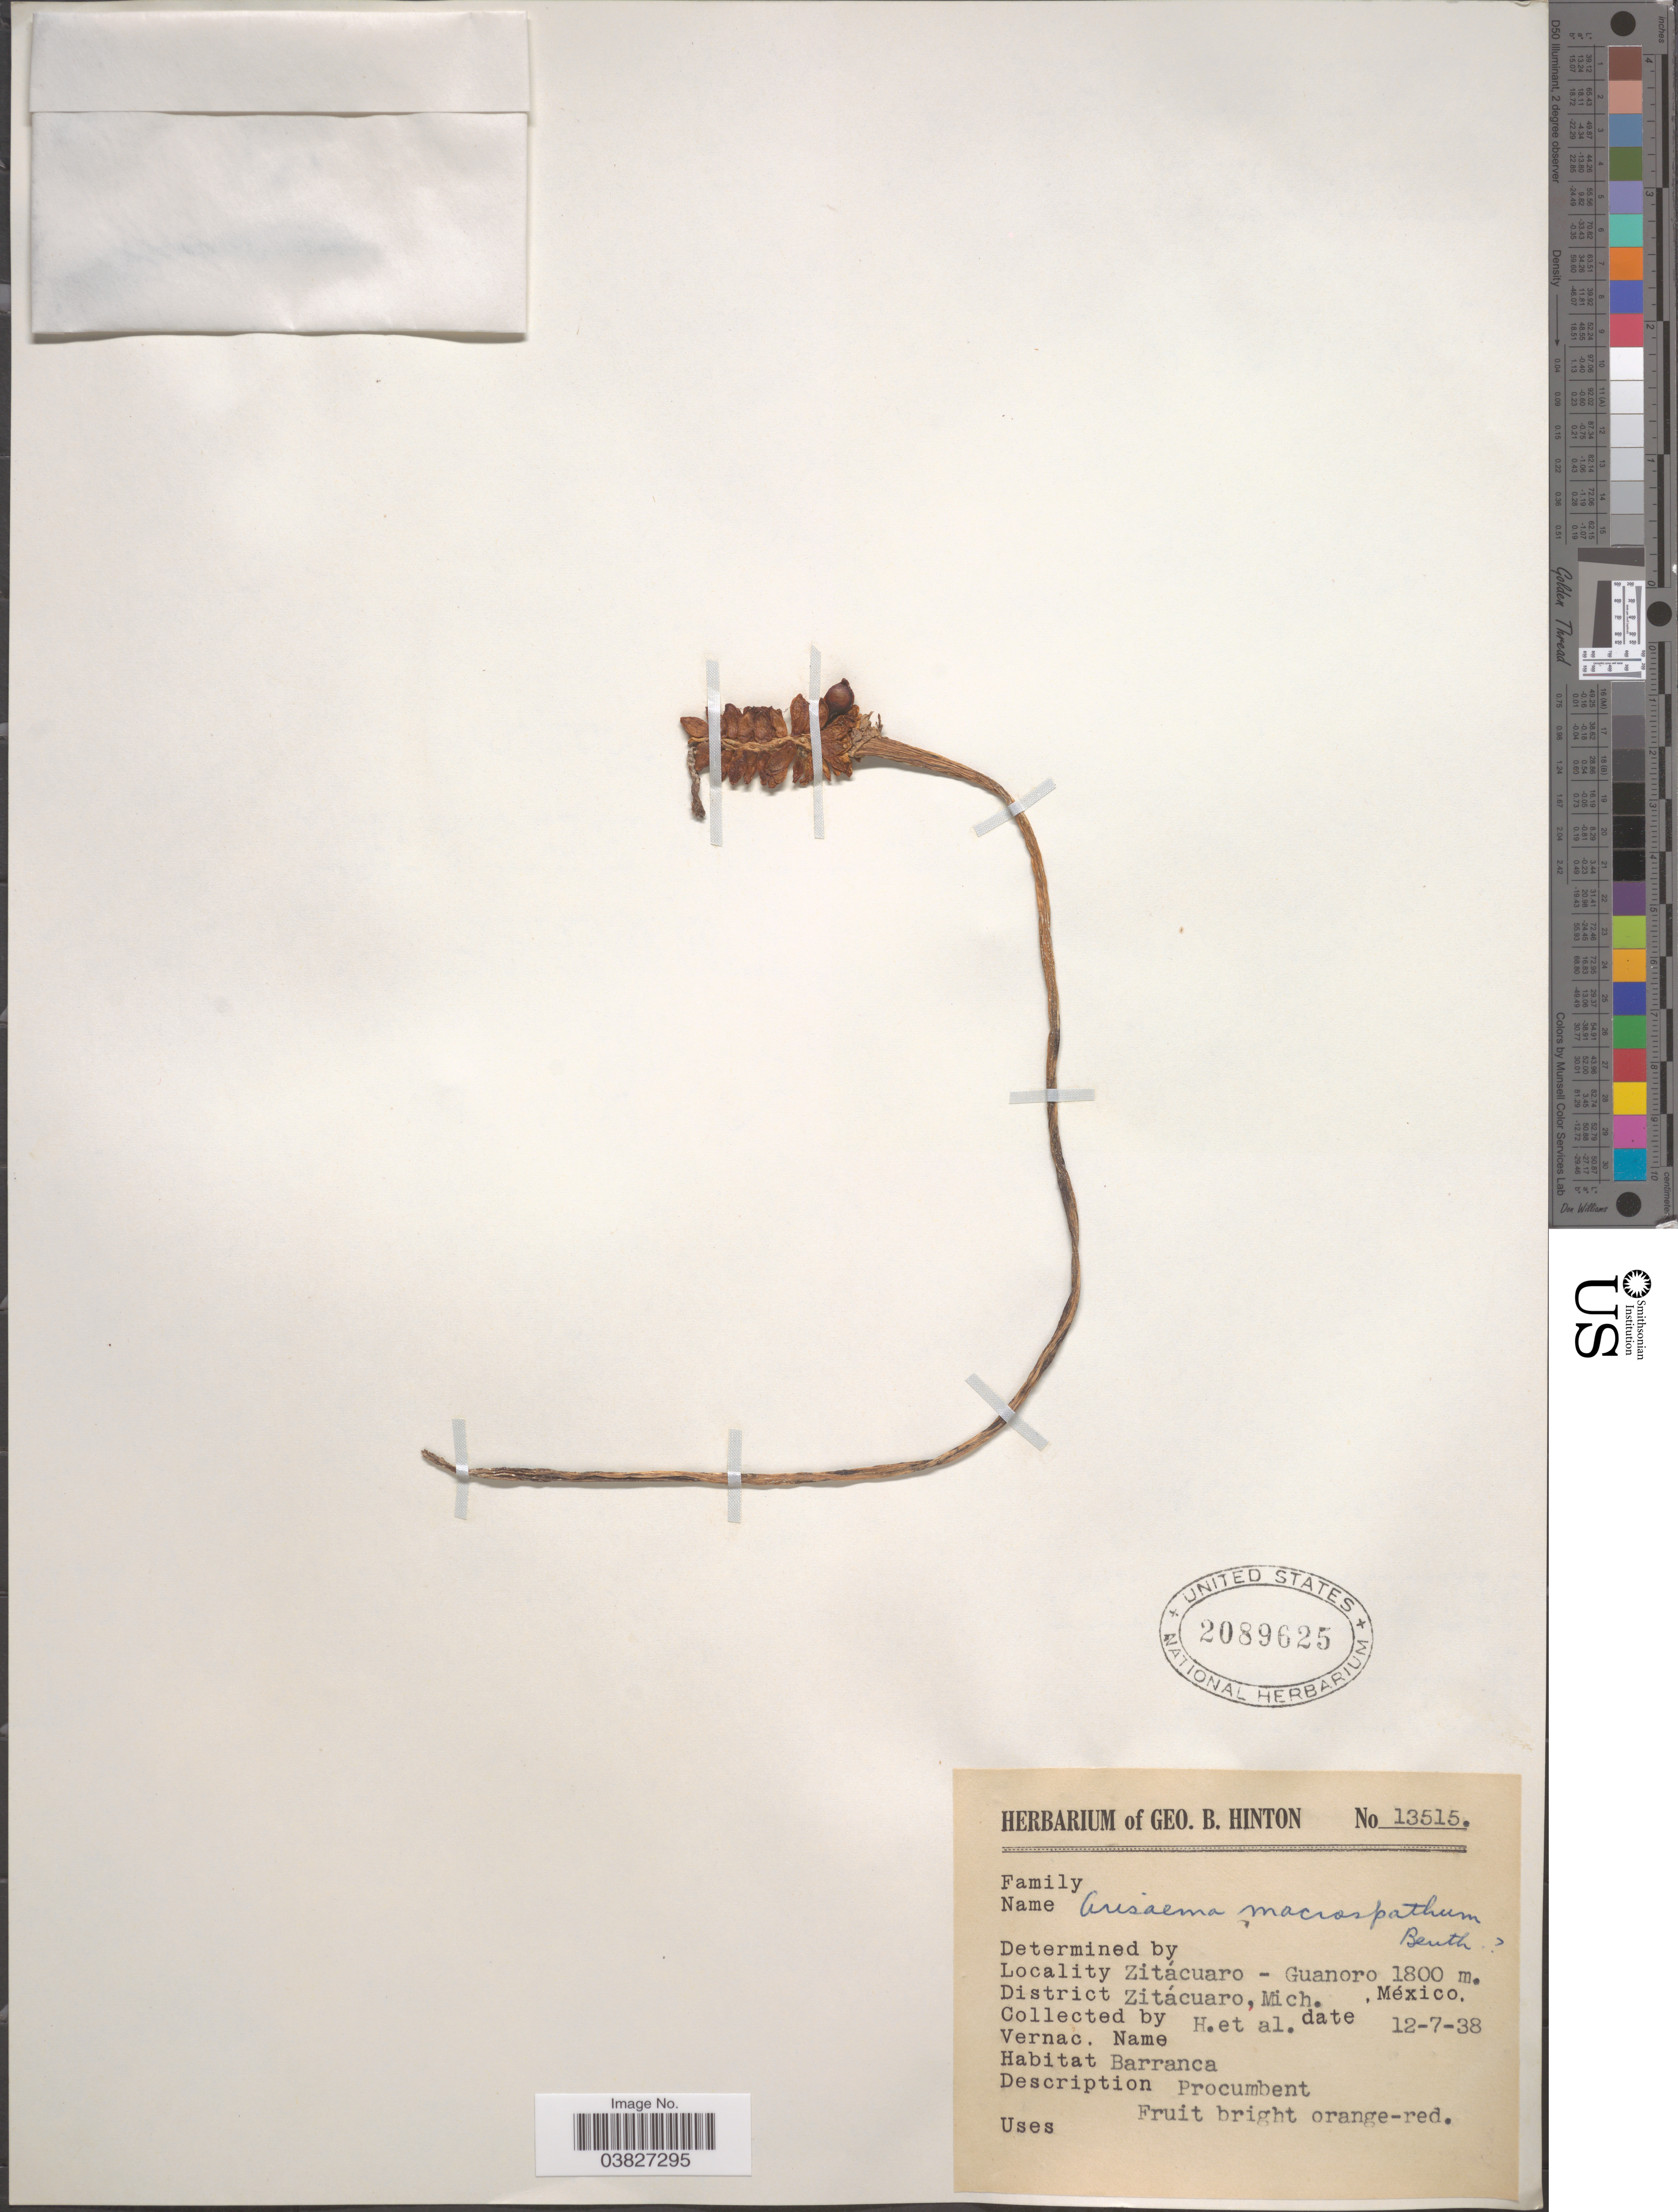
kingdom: Plantae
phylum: Tracheophyta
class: Liliopsida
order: Alismatales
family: Araceae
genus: Arisaema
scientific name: Arisaema macrospathum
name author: Benth.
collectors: G. B. Hinton & et al.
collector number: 13515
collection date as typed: Transcribed d/m/y: 12/7/38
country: Mexico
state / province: Michoacán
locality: Zitácuaro - Guanoro. District Zitácuaro.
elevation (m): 1800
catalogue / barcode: US 2089635